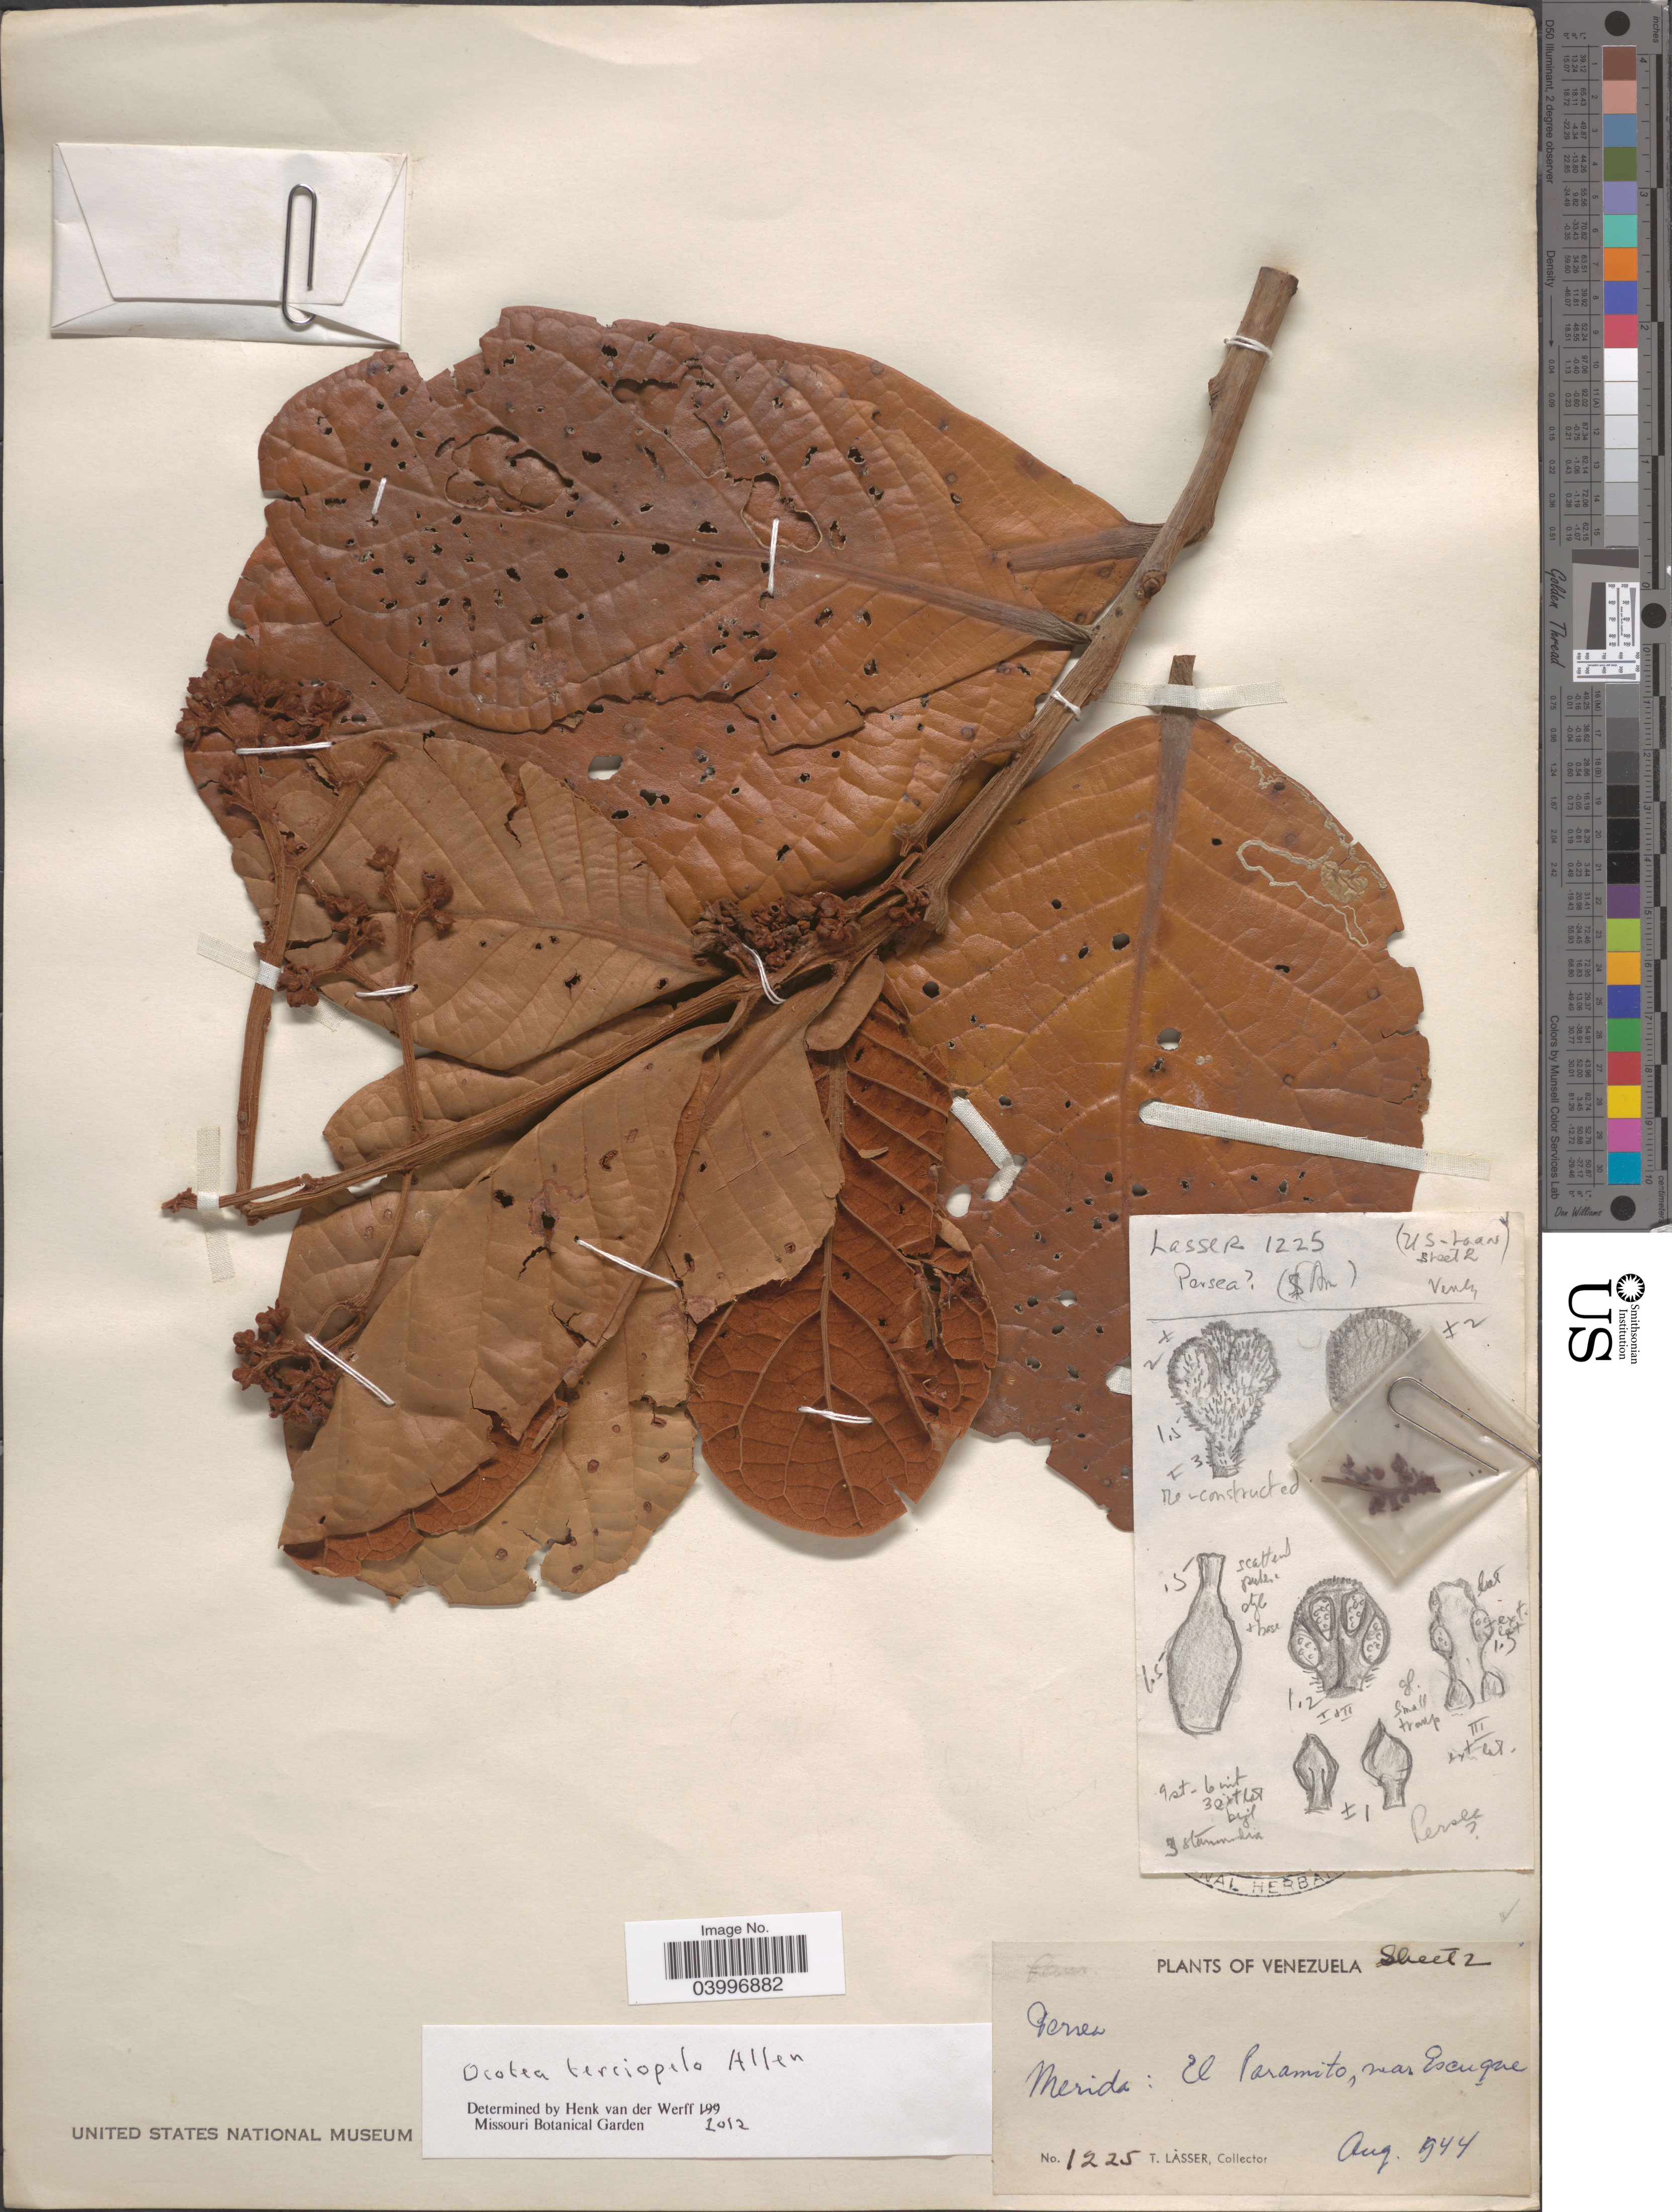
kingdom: Plantae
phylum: Tracheophyta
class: Magnoliopsida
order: Laurales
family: Lauraceae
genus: Ocotea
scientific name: Ocotea terciopelo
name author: C.K. Allen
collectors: T. Lasser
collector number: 1225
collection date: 1944-08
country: Venezuela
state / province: Merida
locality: El Paramito, near Escuque.